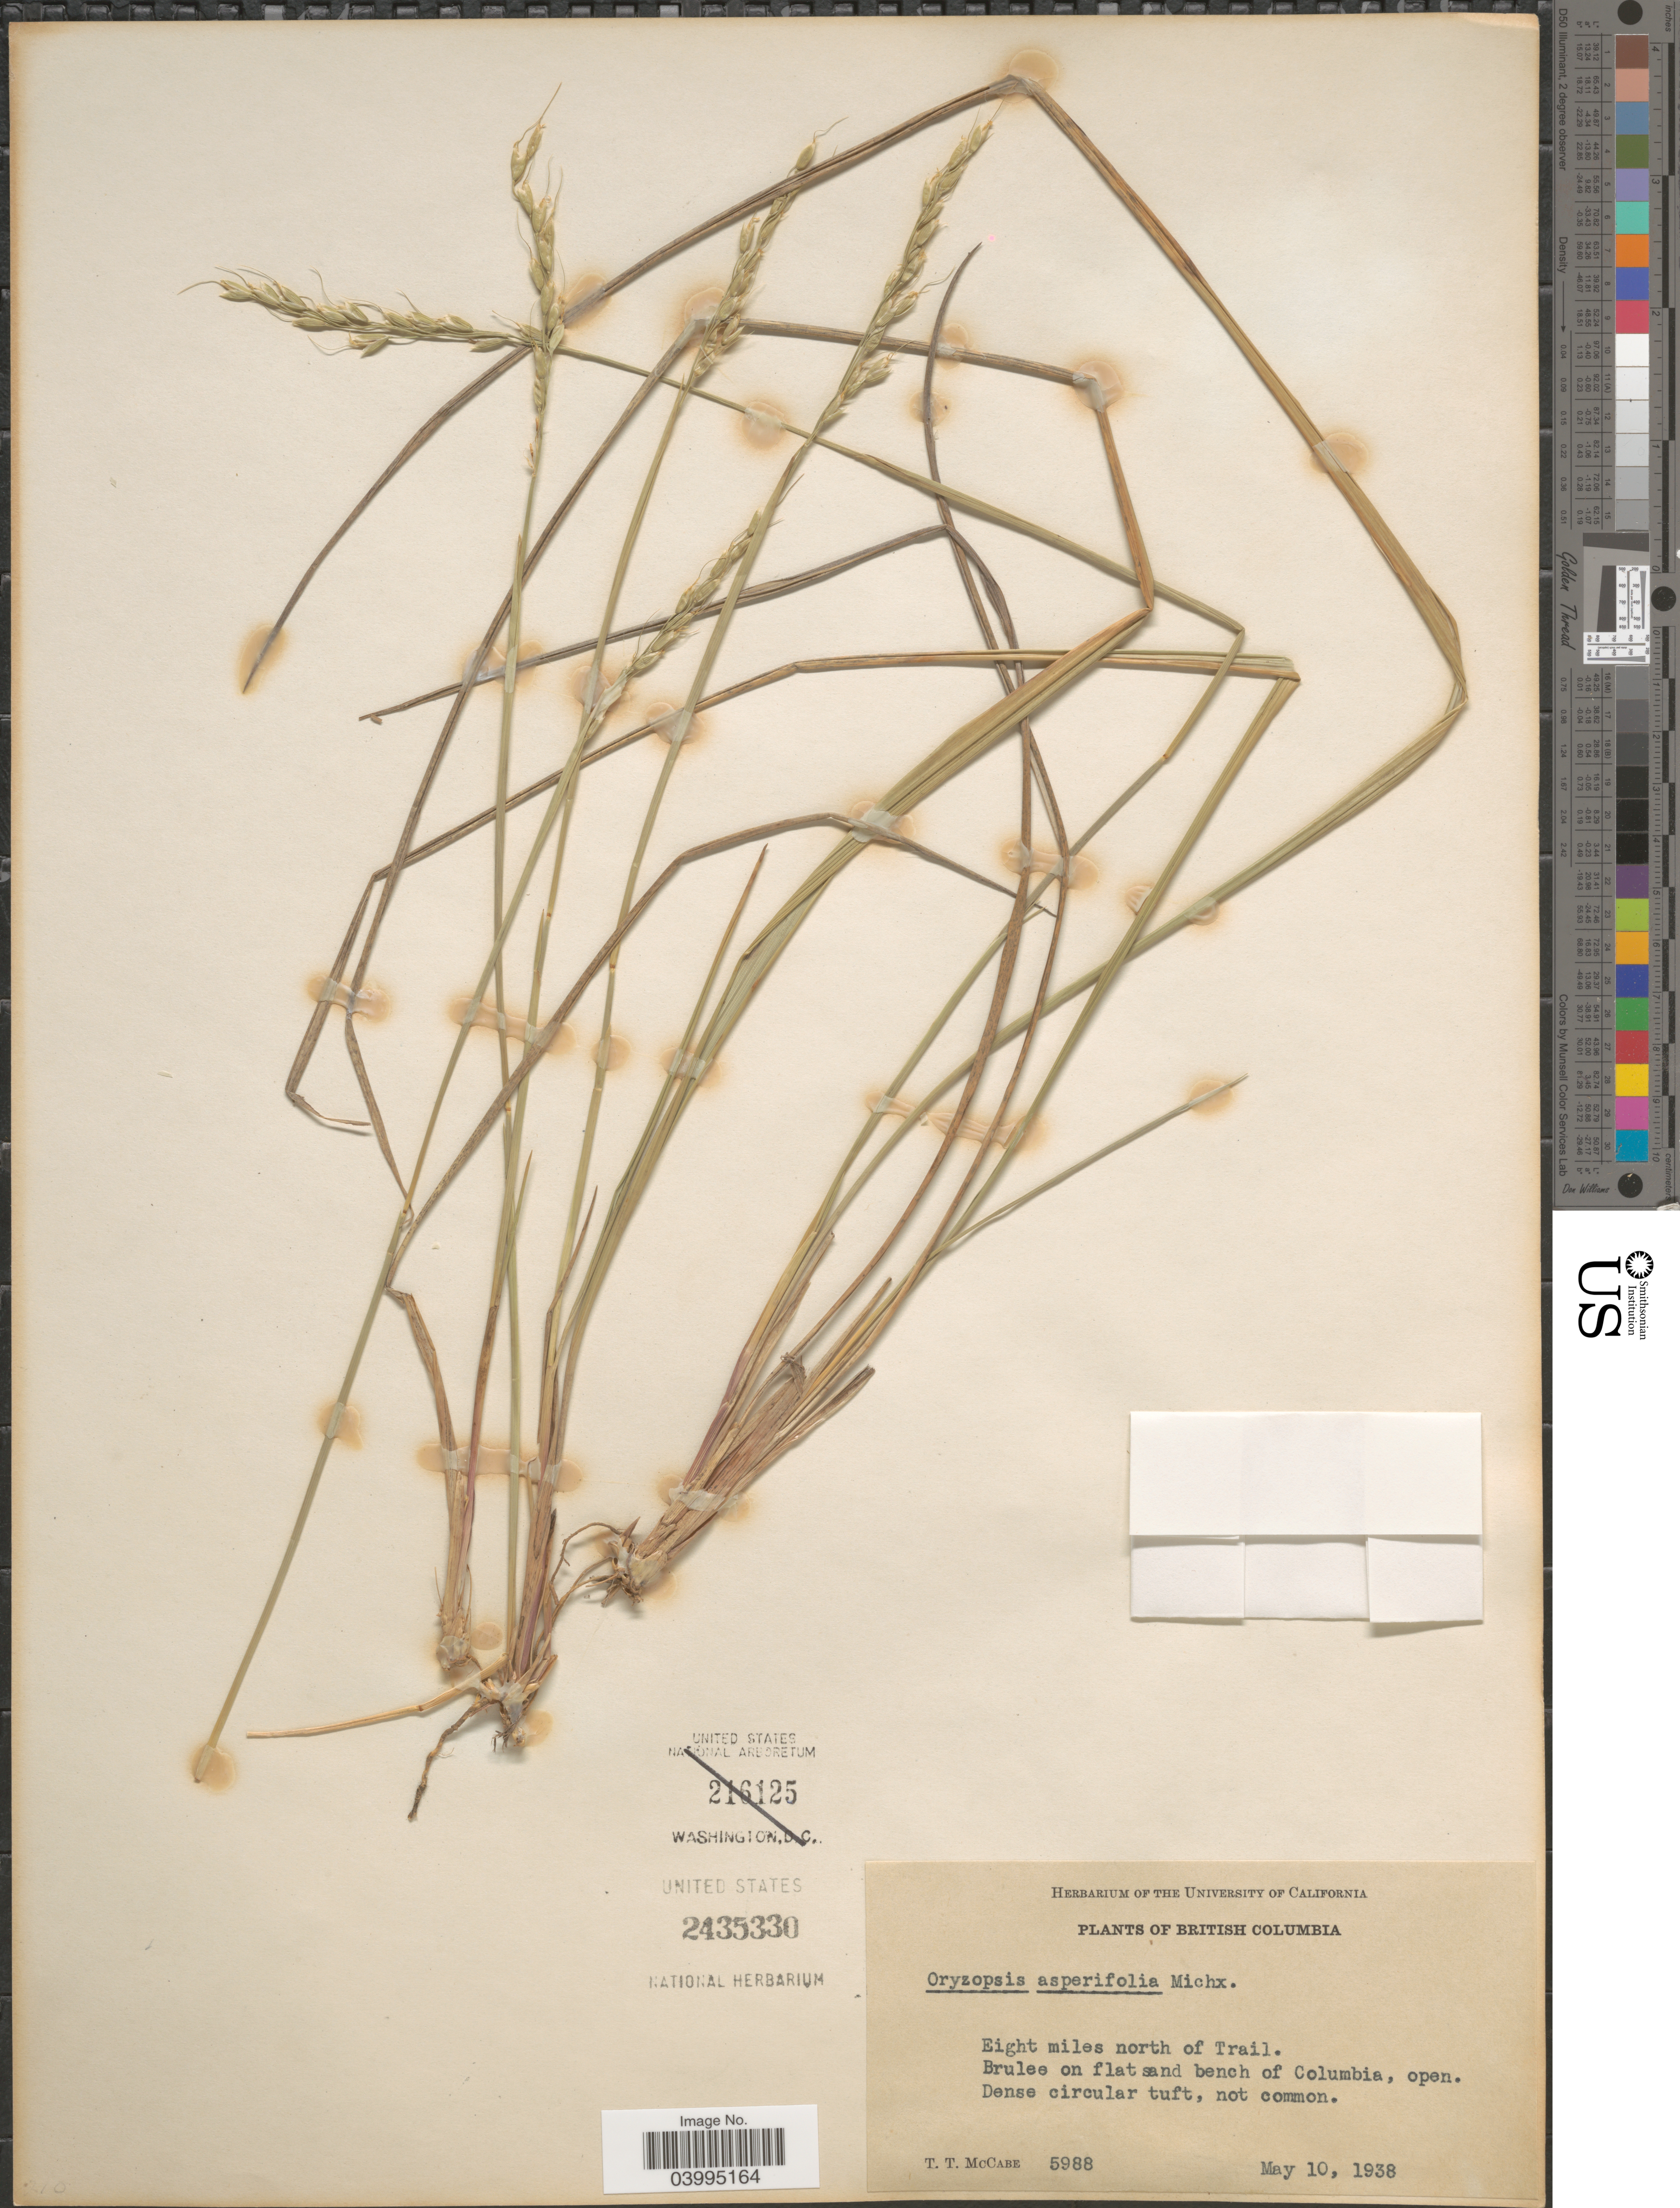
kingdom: Plantae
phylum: Tracheophyta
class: Liliopsida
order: Poales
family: Poaceae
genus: Oryzopsis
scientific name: Oryzopsis asperifolia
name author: Michx.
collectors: T. McCabe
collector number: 5988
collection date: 1938-05-10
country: Canada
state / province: British Columbia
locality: Eight miles north of Trail. Brulee on flat sand bench of Columbia, open.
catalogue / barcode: US 2435330